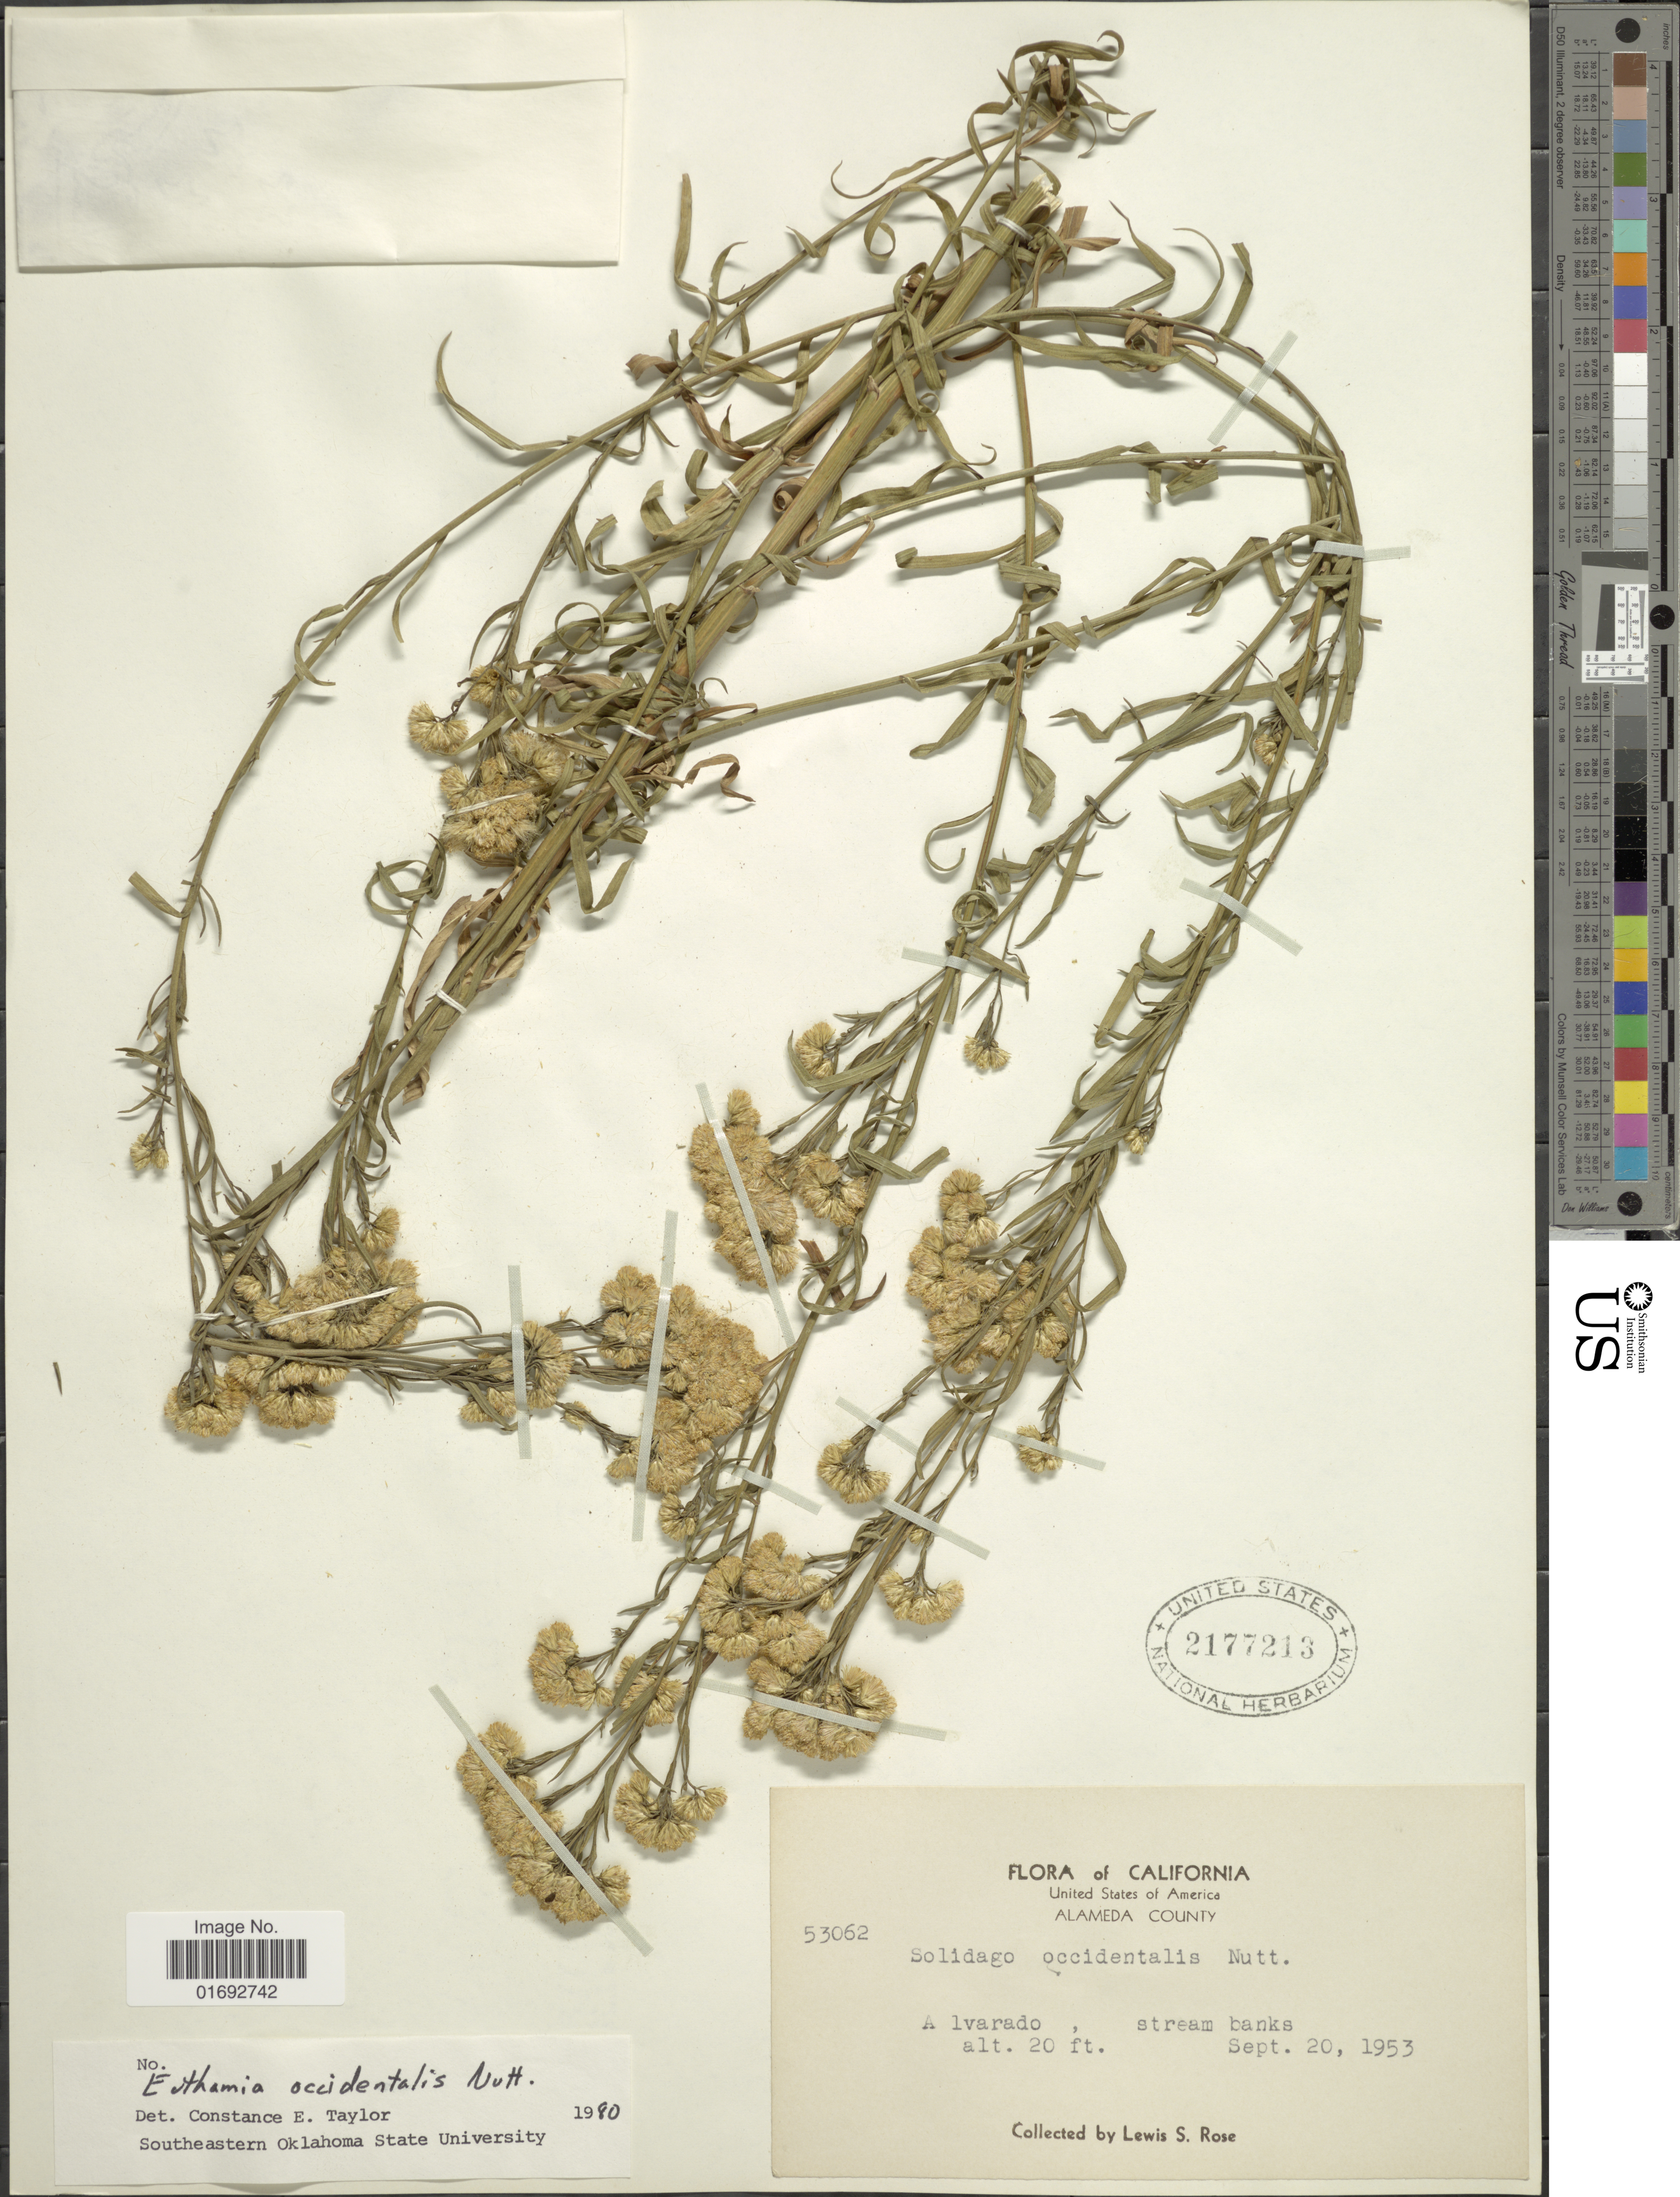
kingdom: Plantae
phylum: Tracheophyta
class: Magnoliopsida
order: Asterales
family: Asteraceae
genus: Euthamia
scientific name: Euthamia occidentalis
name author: Nutt.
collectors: L. S. Rose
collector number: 53062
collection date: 1953-09-20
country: United States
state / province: California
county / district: Alameda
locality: United States of America, Alameda County, Alvarado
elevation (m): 6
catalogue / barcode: US 2177213